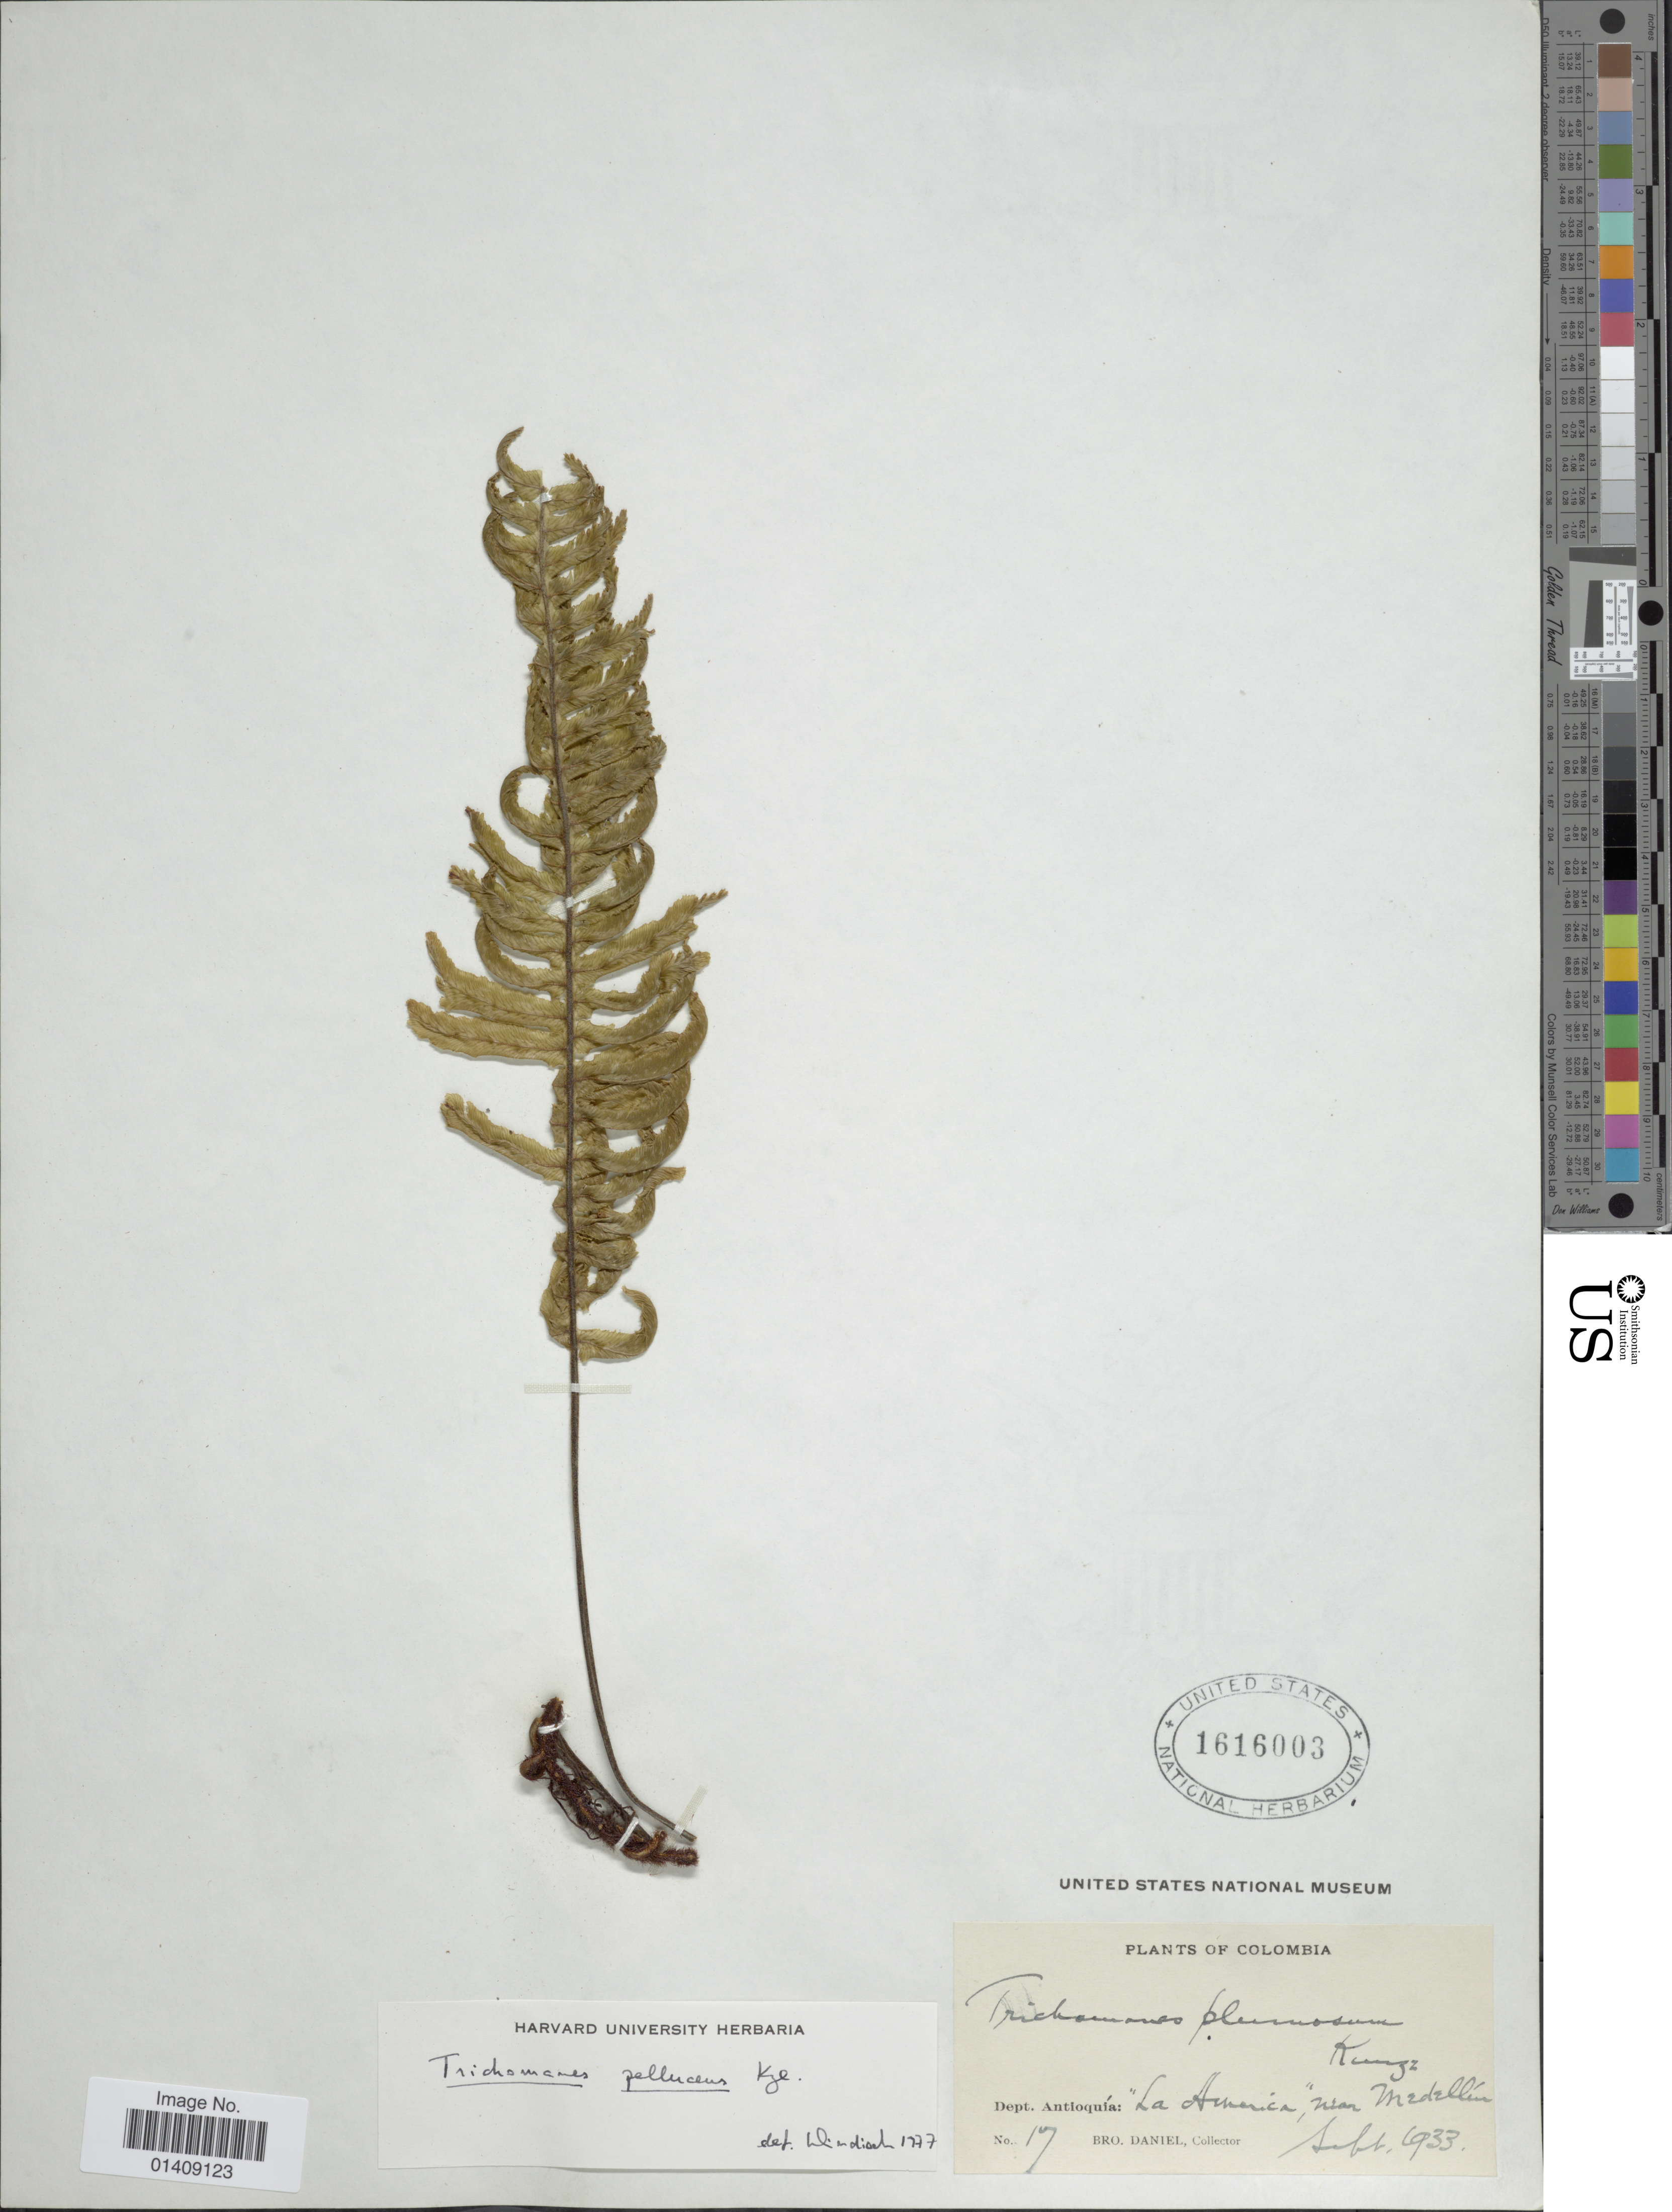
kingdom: Plantae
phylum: Tracheophyta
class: Polypodiopsida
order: Hymenophyllales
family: Hymenophyllaceae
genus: Trichomanes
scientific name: Trichomanes pellucens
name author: Kunze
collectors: Bro. Daniel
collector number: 17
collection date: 1933-09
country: Colombia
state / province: Antioquia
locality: La America near Medellin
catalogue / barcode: US 1616003